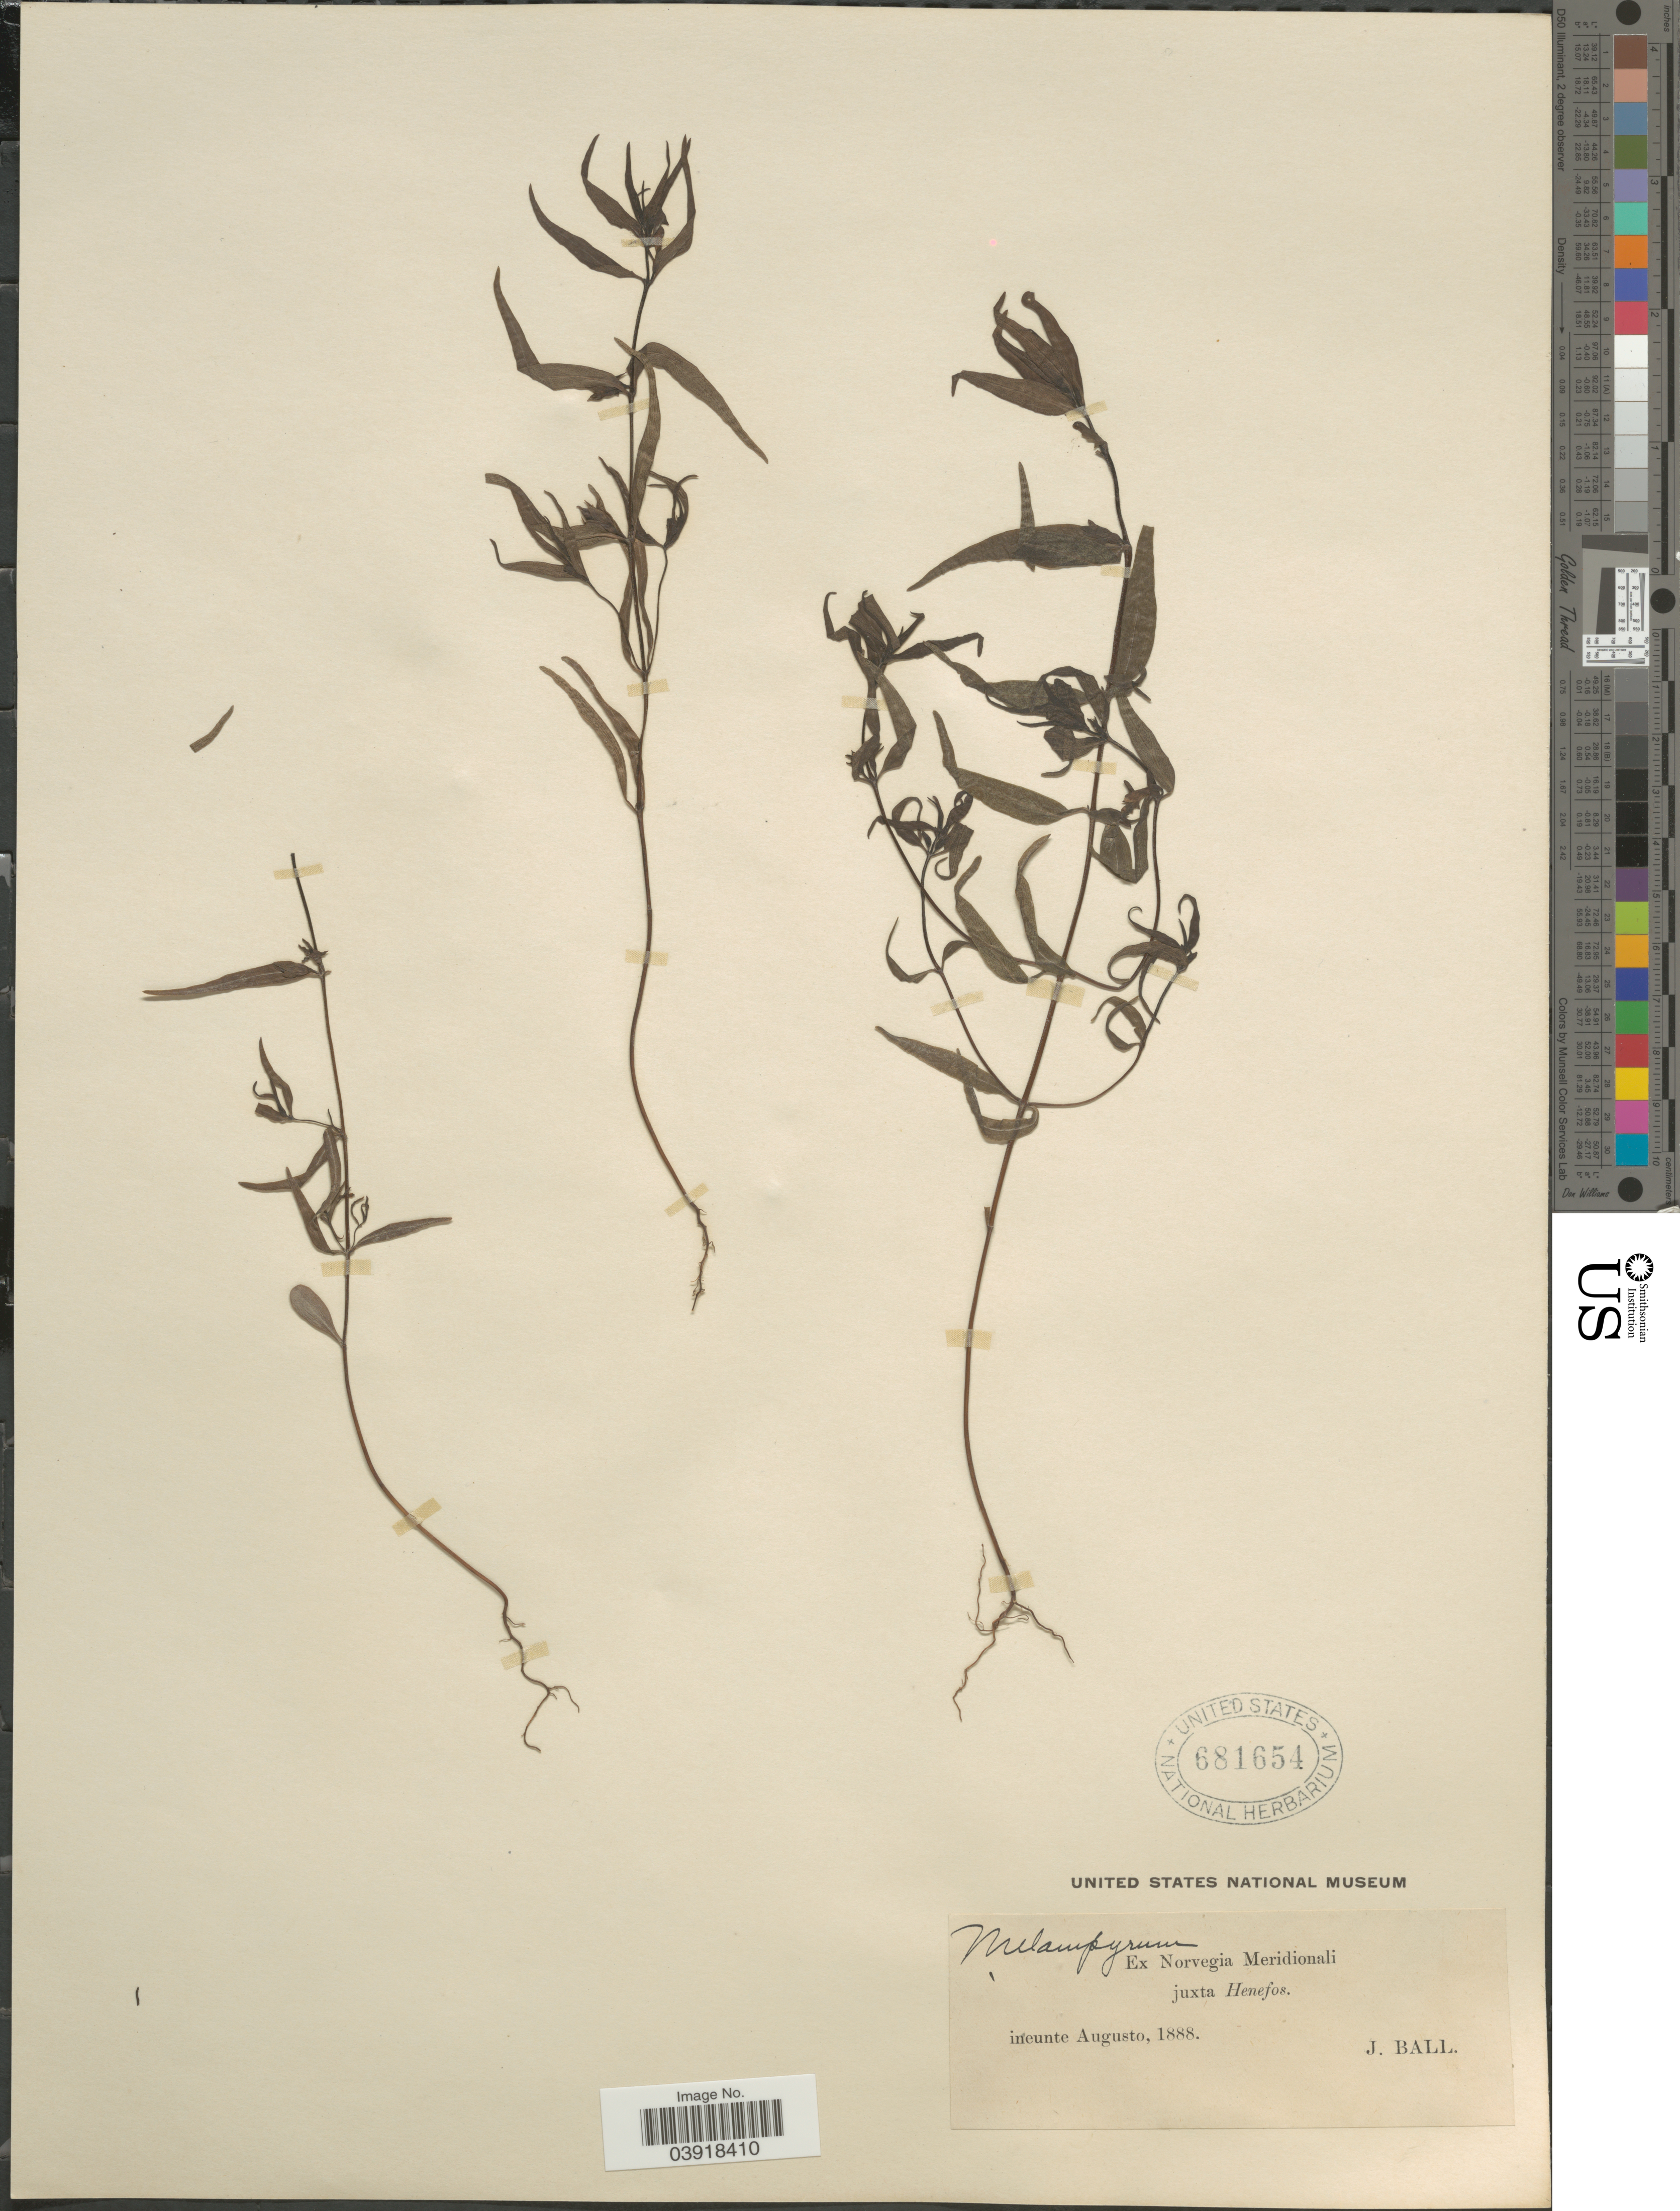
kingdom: Plantae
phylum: Tracheophyta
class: Magnoliopsida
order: Lamiales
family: Orobanchaceae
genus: Melampyrum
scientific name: Melampyrum sp.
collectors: J. Ball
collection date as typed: ineunte Augusto, 1888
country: Norway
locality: Ex Norvegia Meridionali juxta Henefos.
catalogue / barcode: US 681654